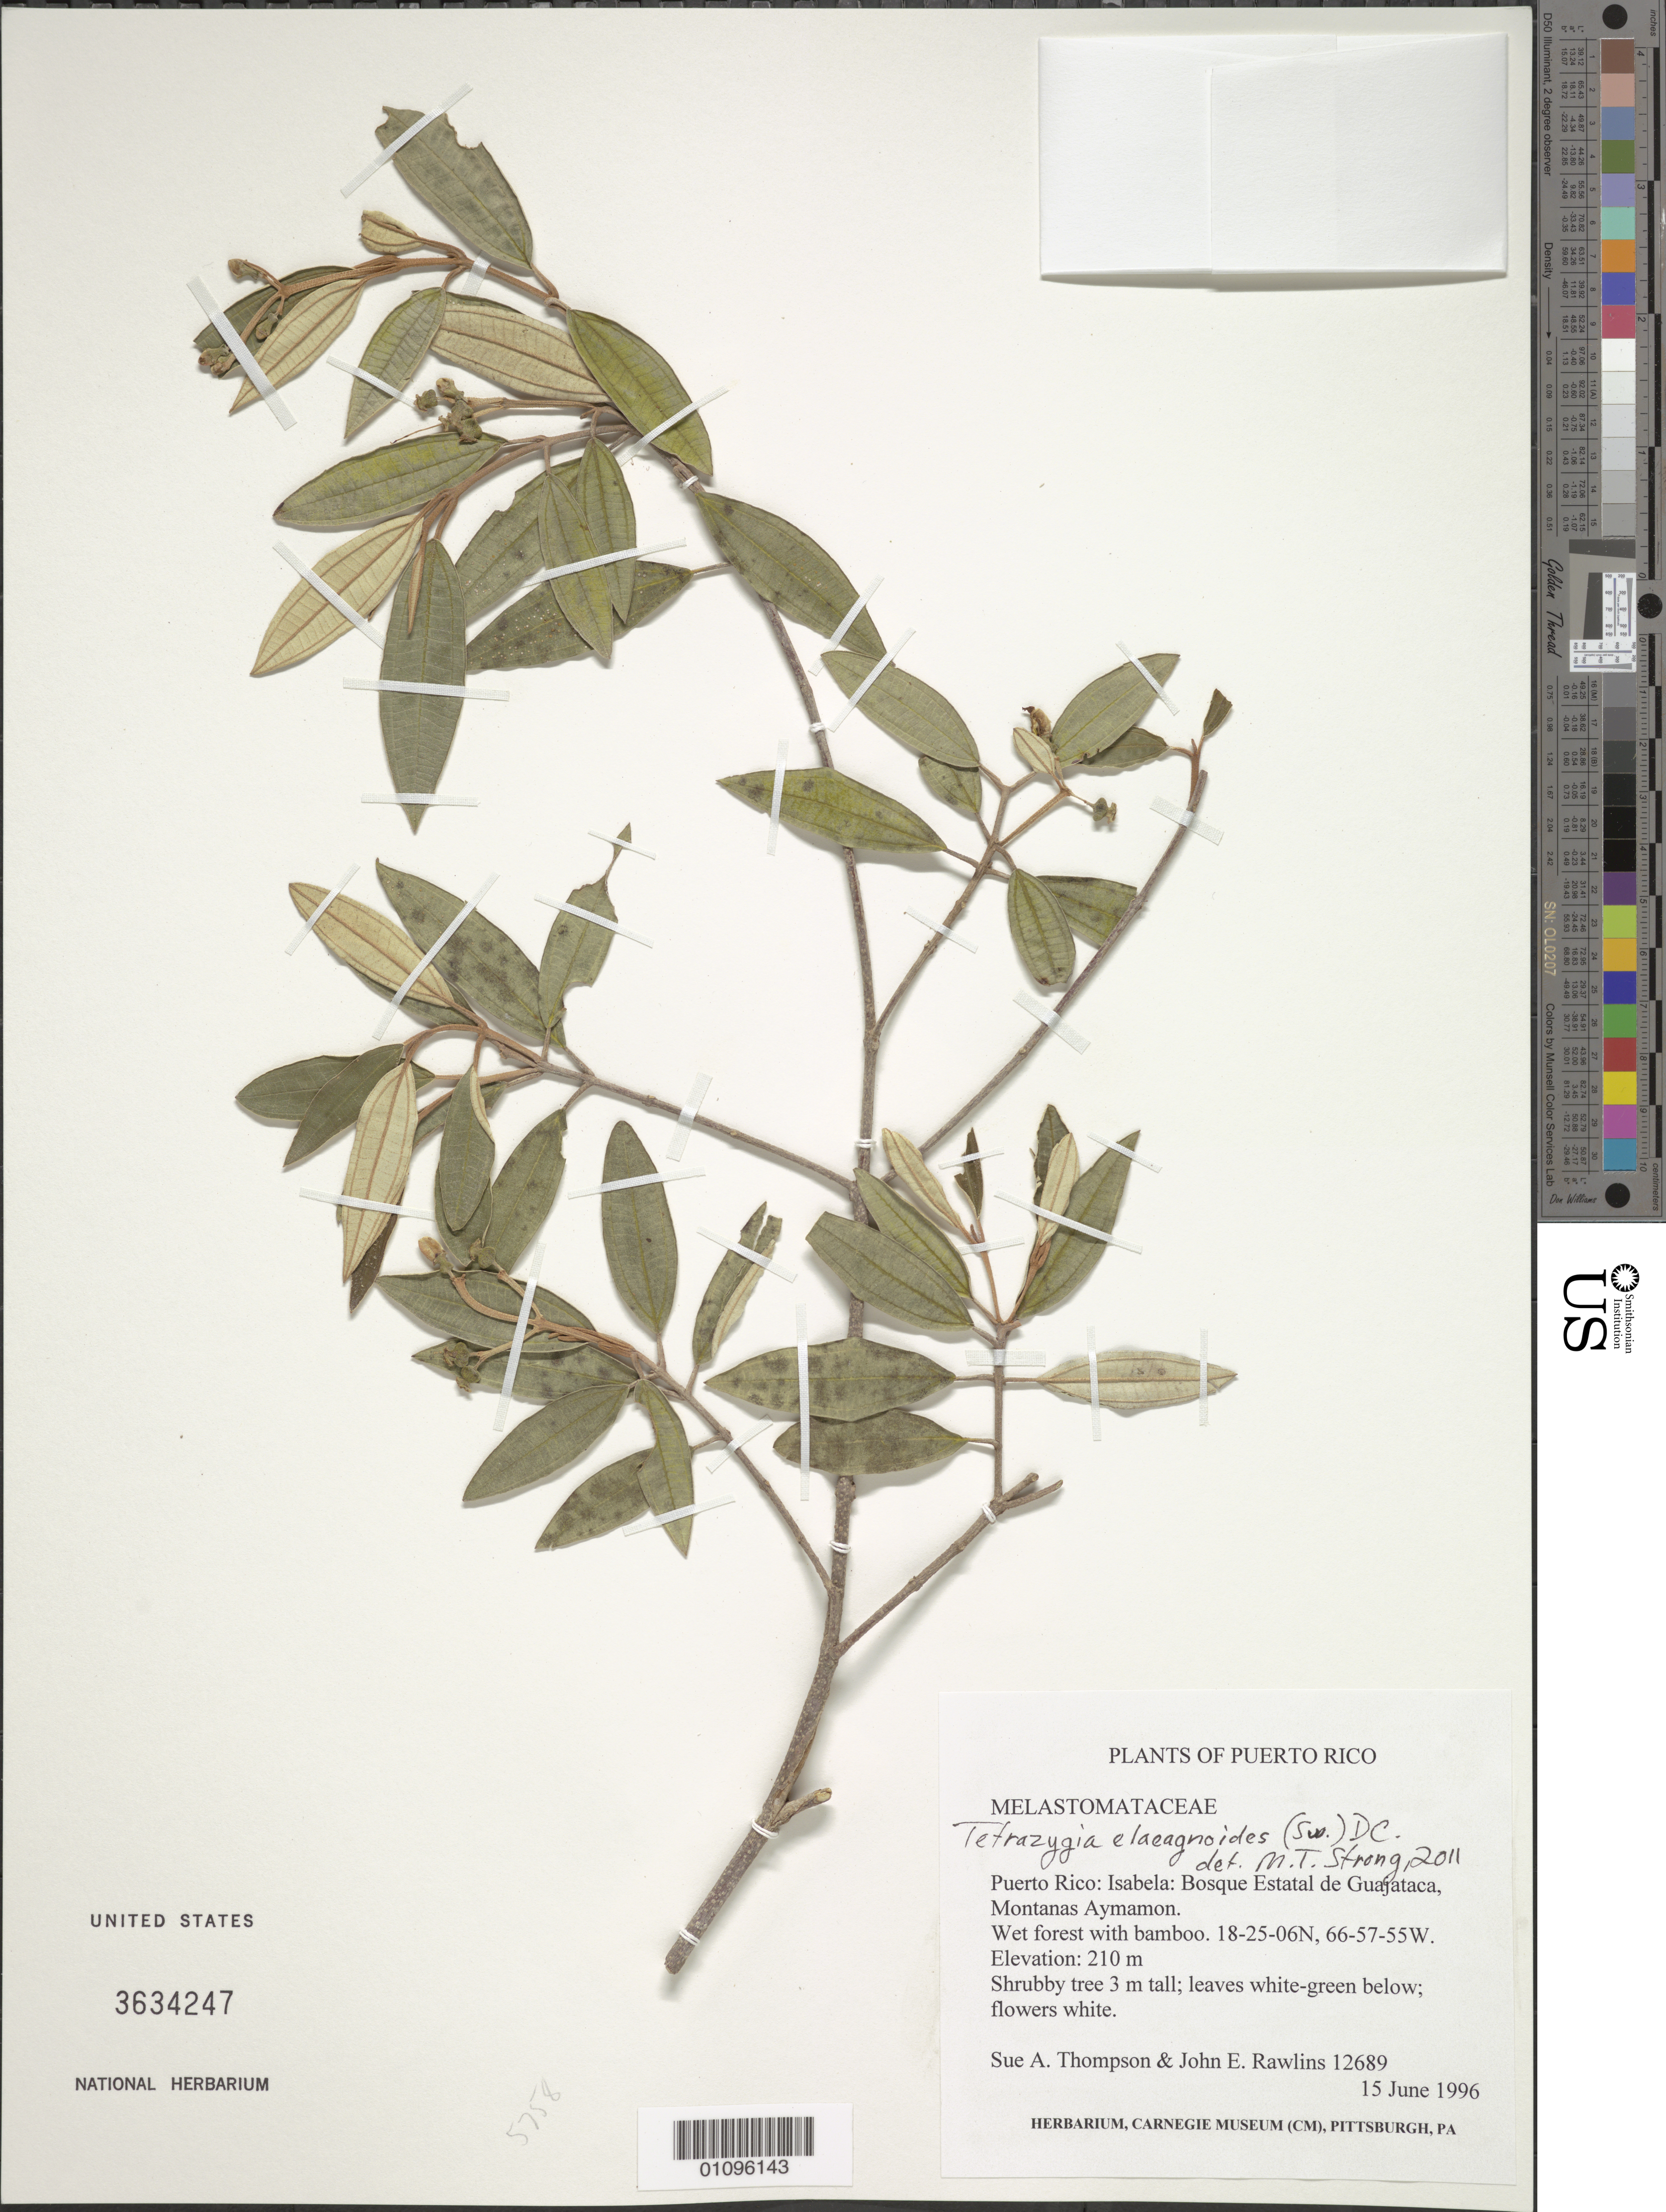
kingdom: Plantae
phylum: Tracheophyta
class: Magnoliopsida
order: Myrtales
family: Melastomataceae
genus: Miconia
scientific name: Miconia elaeagnoides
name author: (Sw.) Griseb.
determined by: Judd, Walter S.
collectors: S. A. Thompson & J. Rawlins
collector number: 12689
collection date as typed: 15 Jun 1996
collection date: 1996-06-15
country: Puerto Rico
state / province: Isabela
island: Puerto Rico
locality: Bosque Estatal de Guajataca, Montanas Aymamon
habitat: Wet forest with bamboo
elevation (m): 210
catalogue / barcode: US 3634247